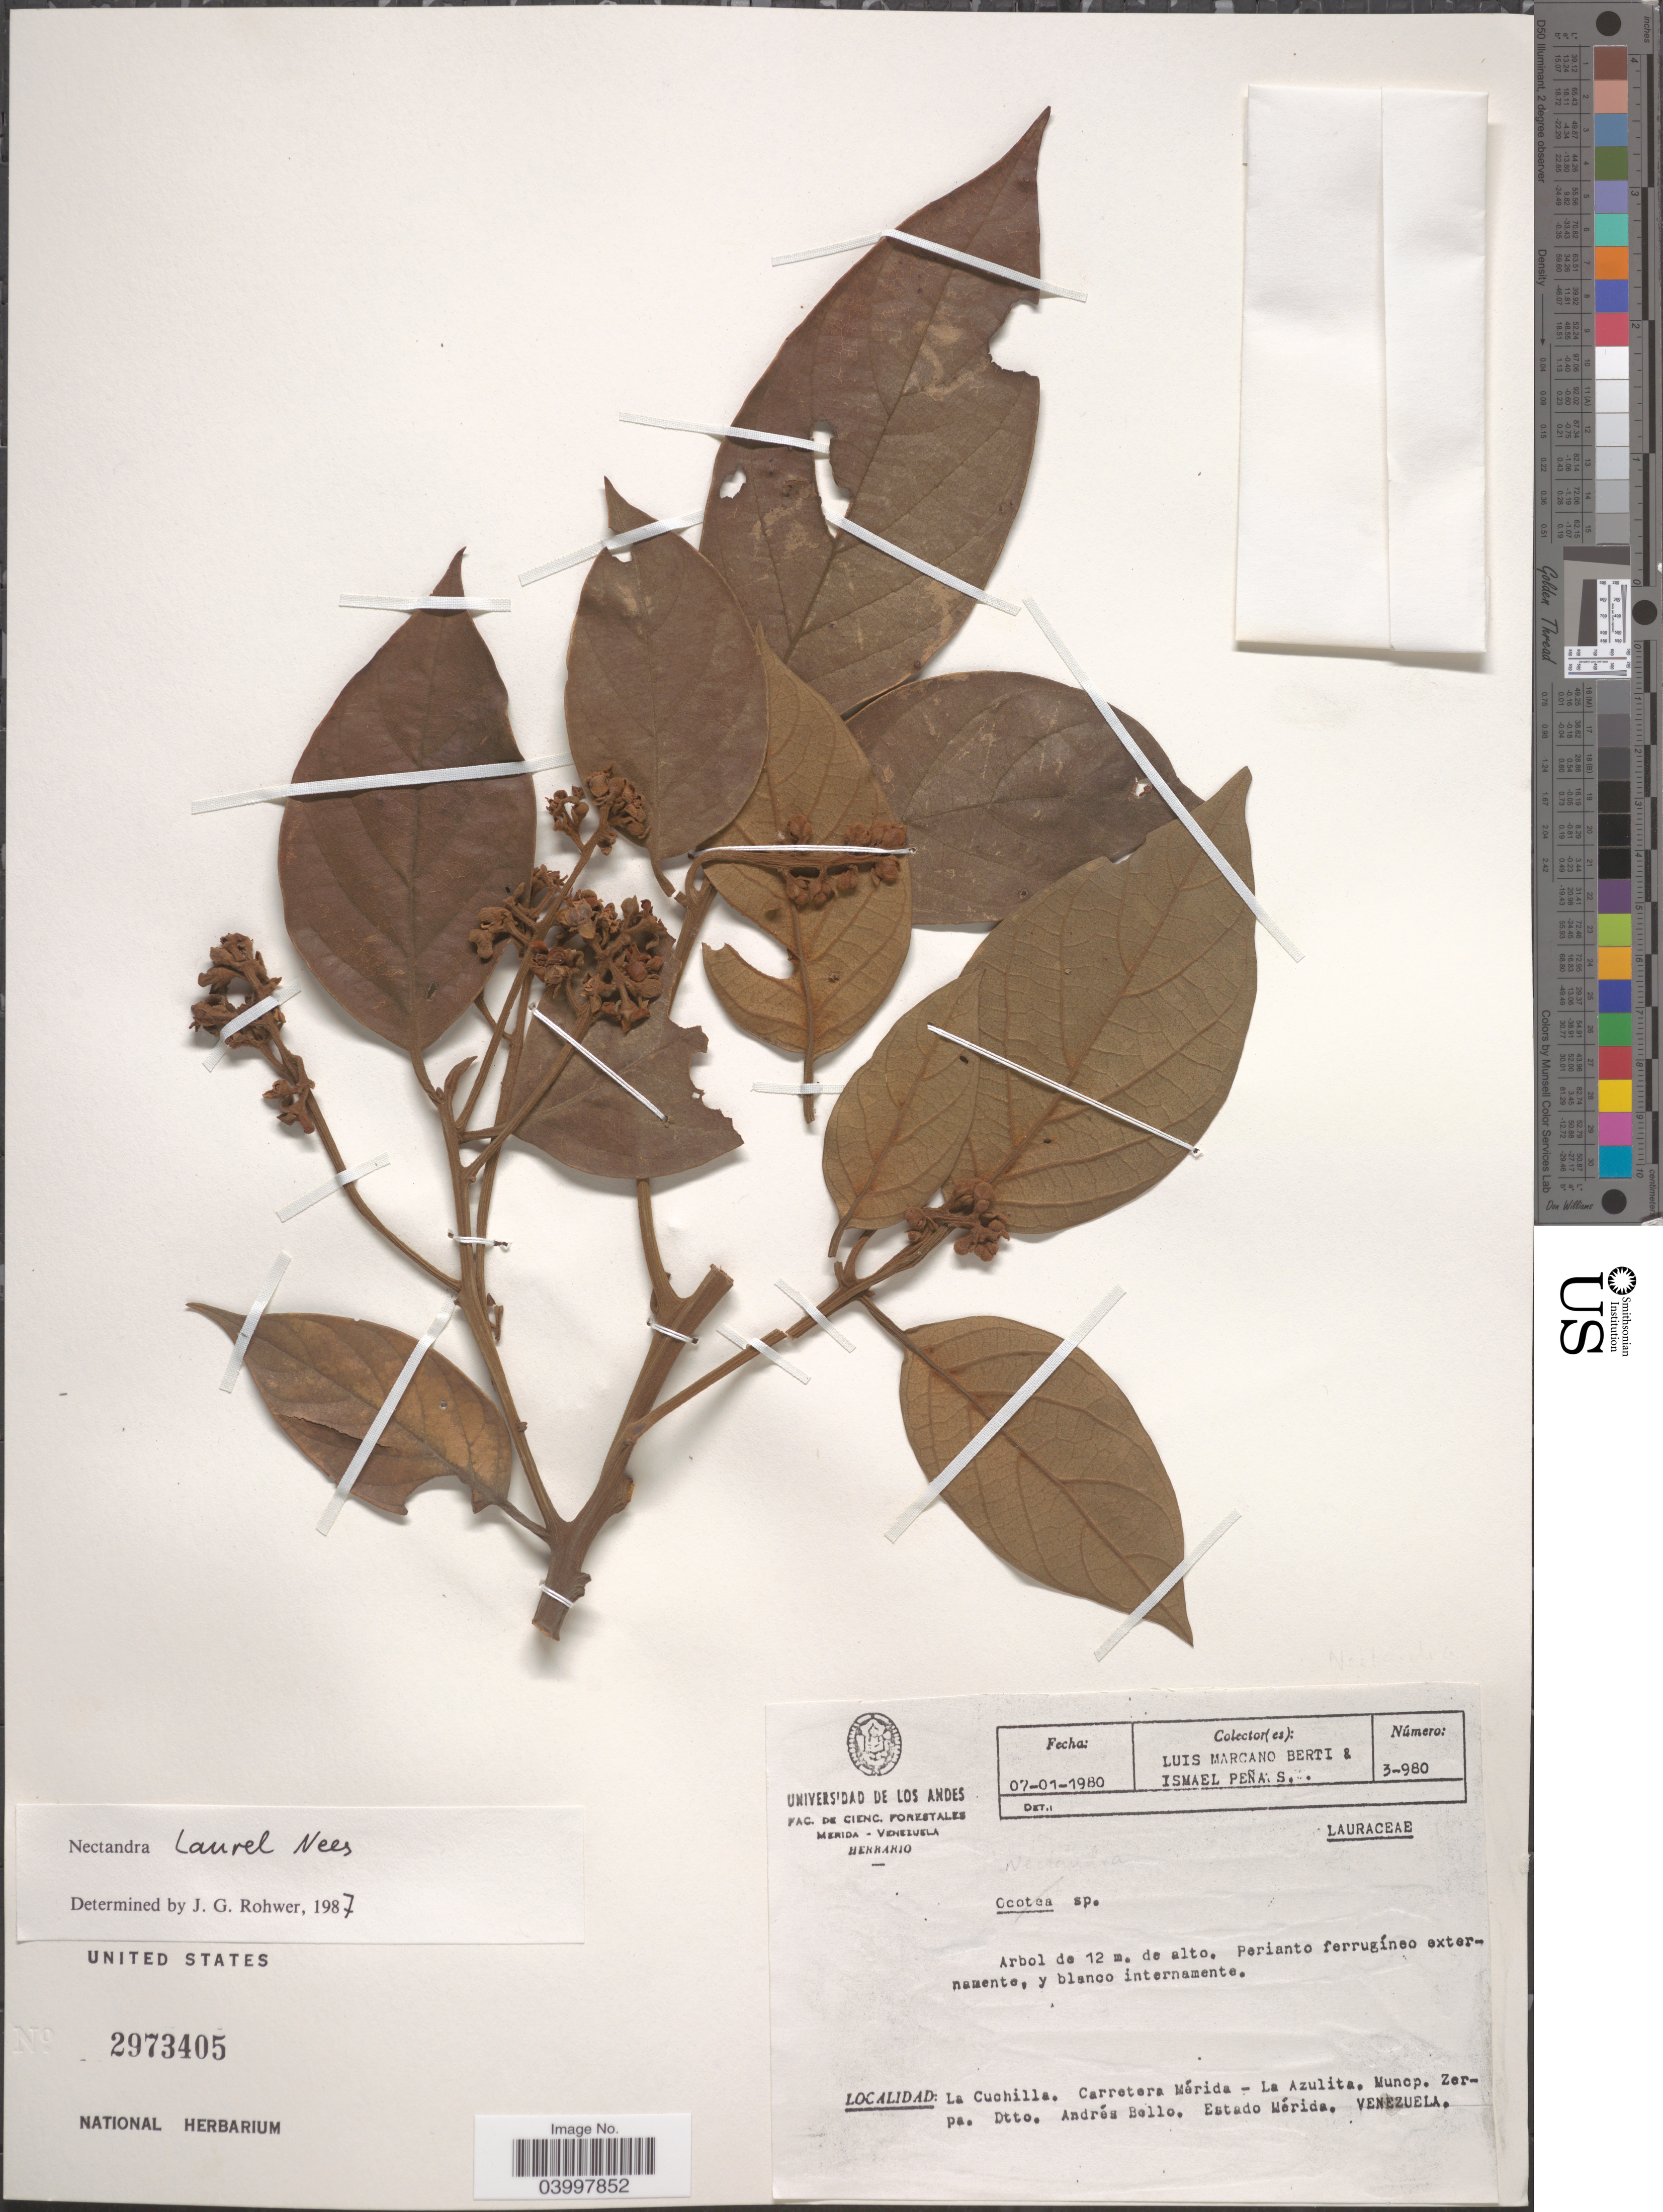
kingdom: Plantae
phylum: Tracheophyta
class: Magnoliopsida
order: Laurales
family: Lauraceae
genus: Nectandra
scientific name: Nectandra laurel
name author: Nees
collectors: L. Marcano-Berti & I. Peña S.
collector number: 3-980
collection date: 1980-01-07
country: Venezuela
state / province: Merida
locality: La Cuchilla. Carretera Mérida - La Azulita. Muncp. Zerpa. Dtto. Andrés Bello.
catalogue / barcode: US 2973405